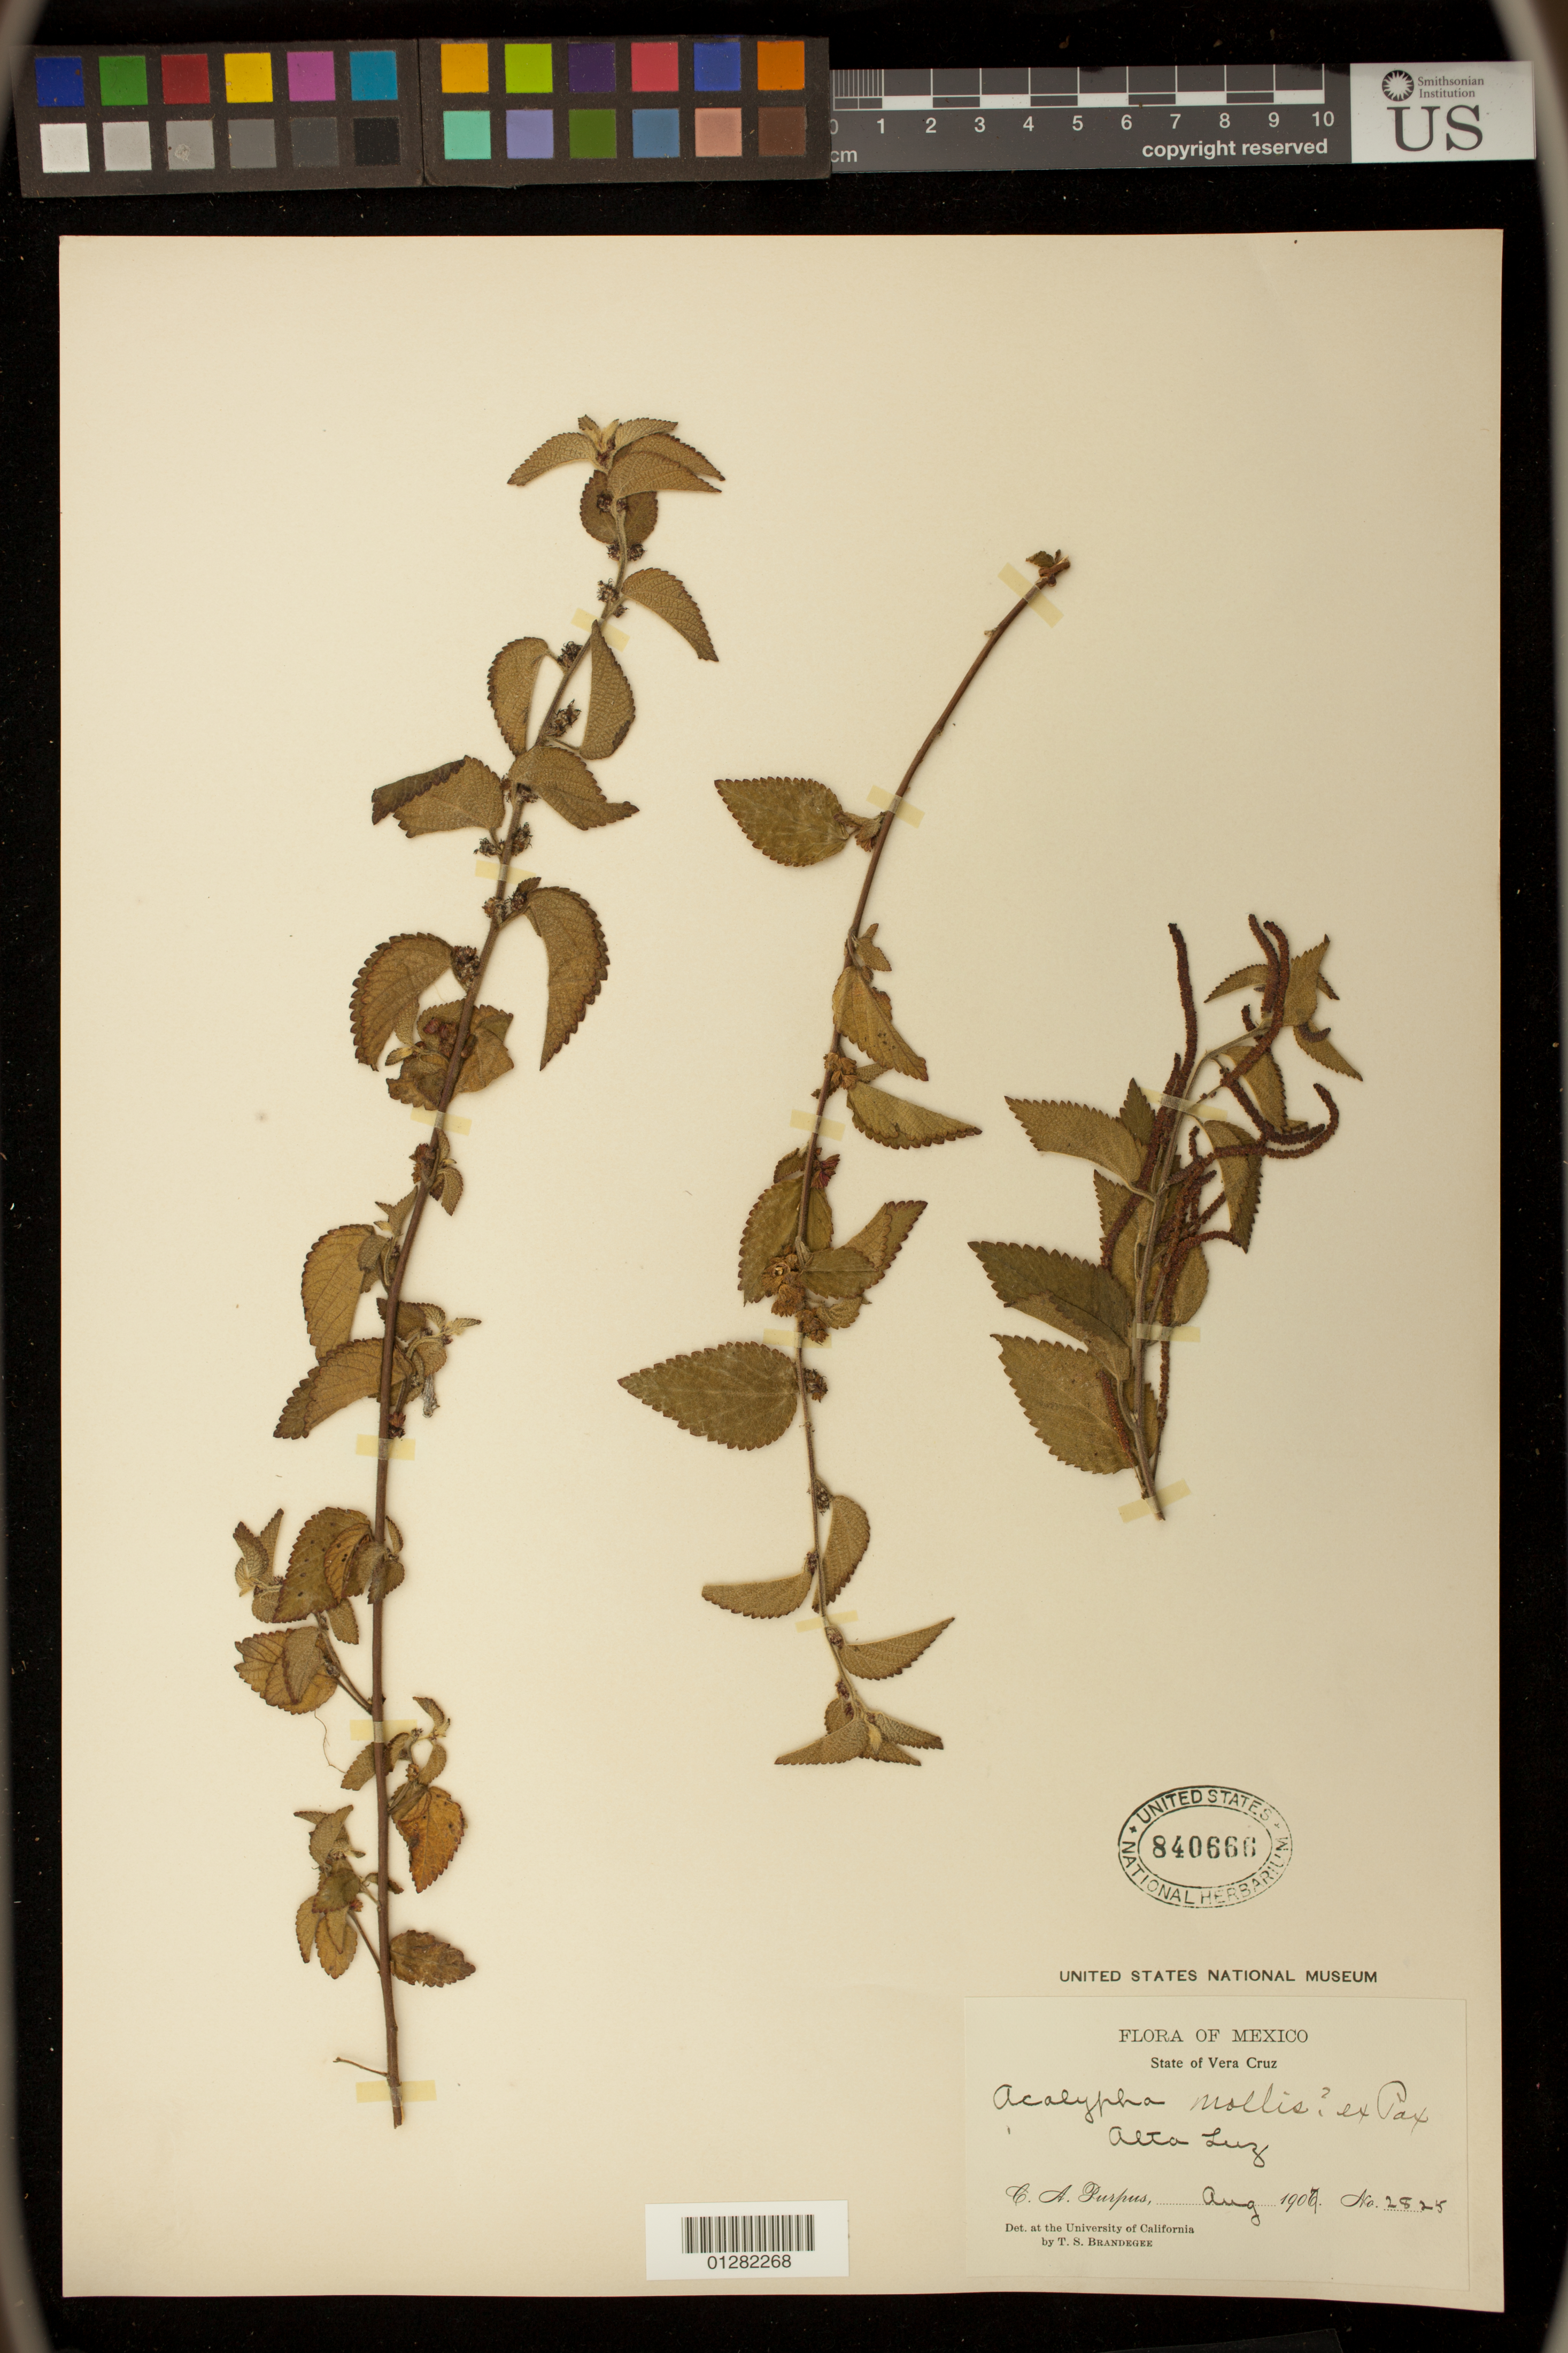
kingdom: Plantae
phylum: Tracheophyta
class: Magnoliopsida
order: Malpighiales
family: Euphorbiaceae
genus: Acalypha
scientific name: Acalypha mollis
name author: Kunth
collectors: Bro. G. Arsène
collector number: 2825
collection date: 1907-08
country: Mexico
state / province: Veracruz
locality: Alta Luz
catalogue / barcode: US 840666